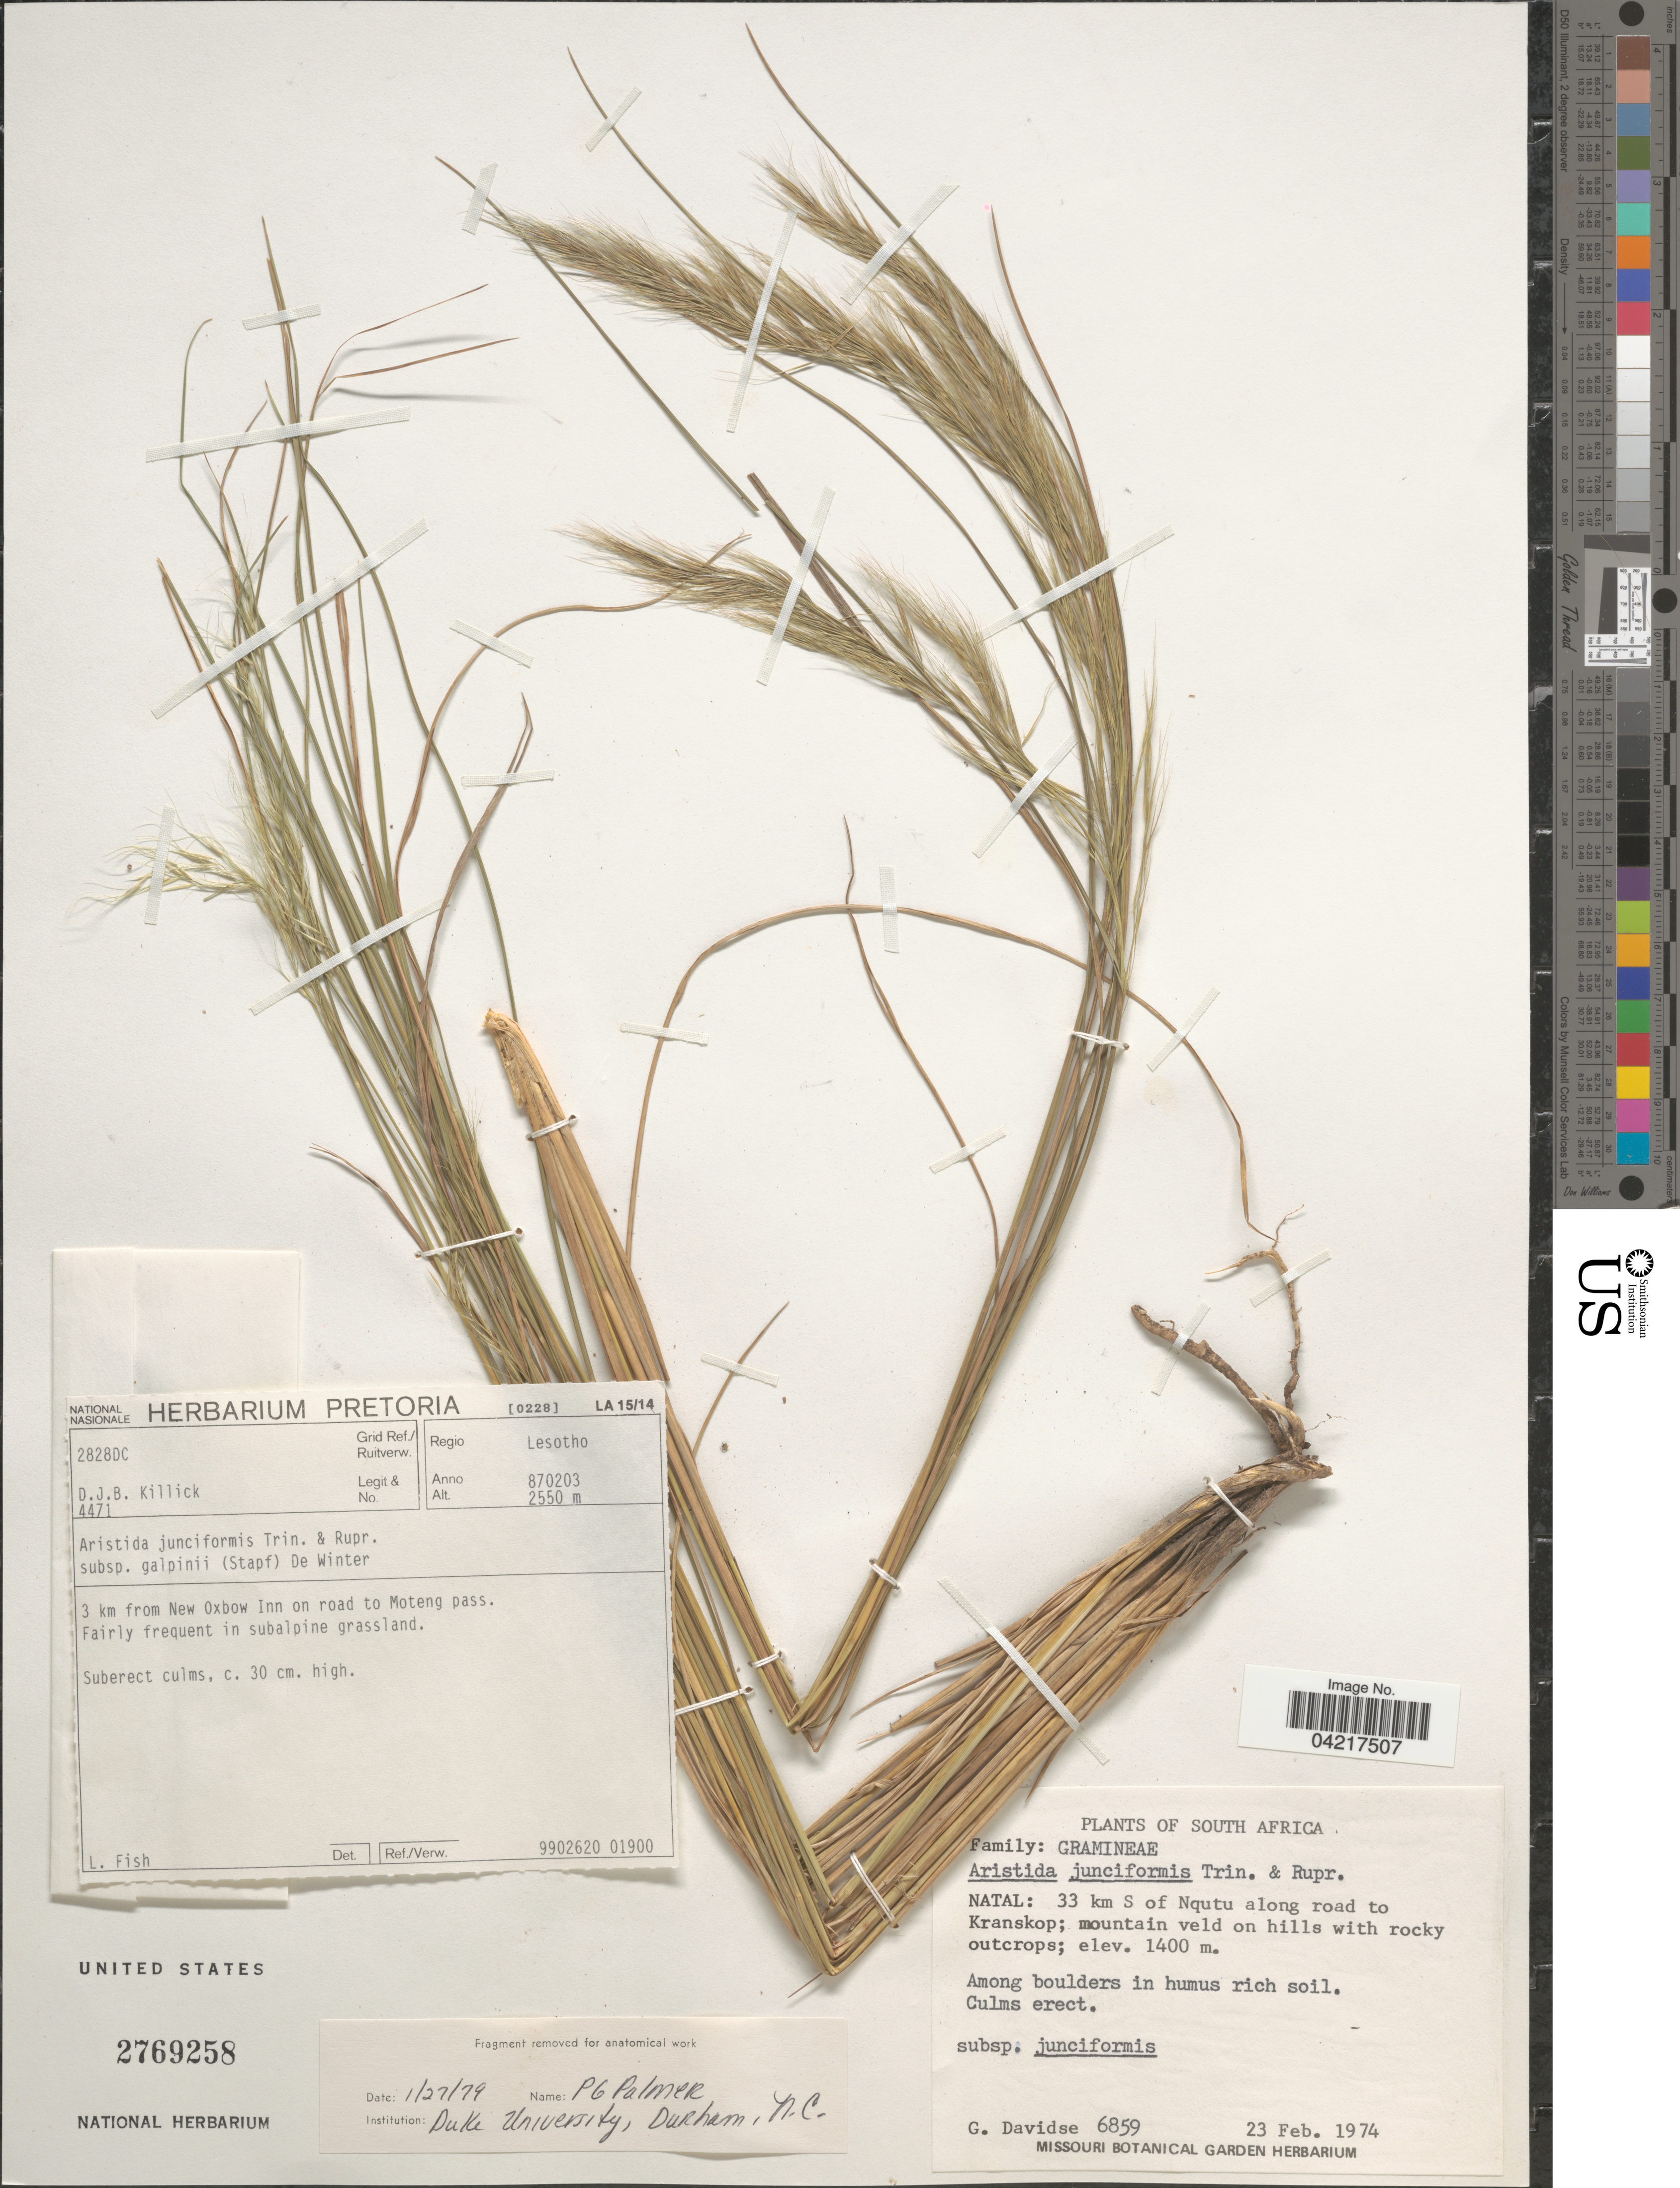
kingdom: Plantae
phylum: Tracheophyta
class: Liliopsida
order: Poales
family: Poaceae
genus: Aristida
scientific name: Aristida junciformis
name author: Trin. & Rupr.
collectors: D. Killick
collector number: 4471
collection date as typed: Transcribed d/m/y: 3/2/87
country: Lesotho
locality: Regio Lesotho. 2828DC Grid Ref. 3 km from New Oxbow Inn on road to Moteng pass. Fairly frequent in subalpine grassland.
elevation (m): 2550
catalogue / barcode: US 2769258